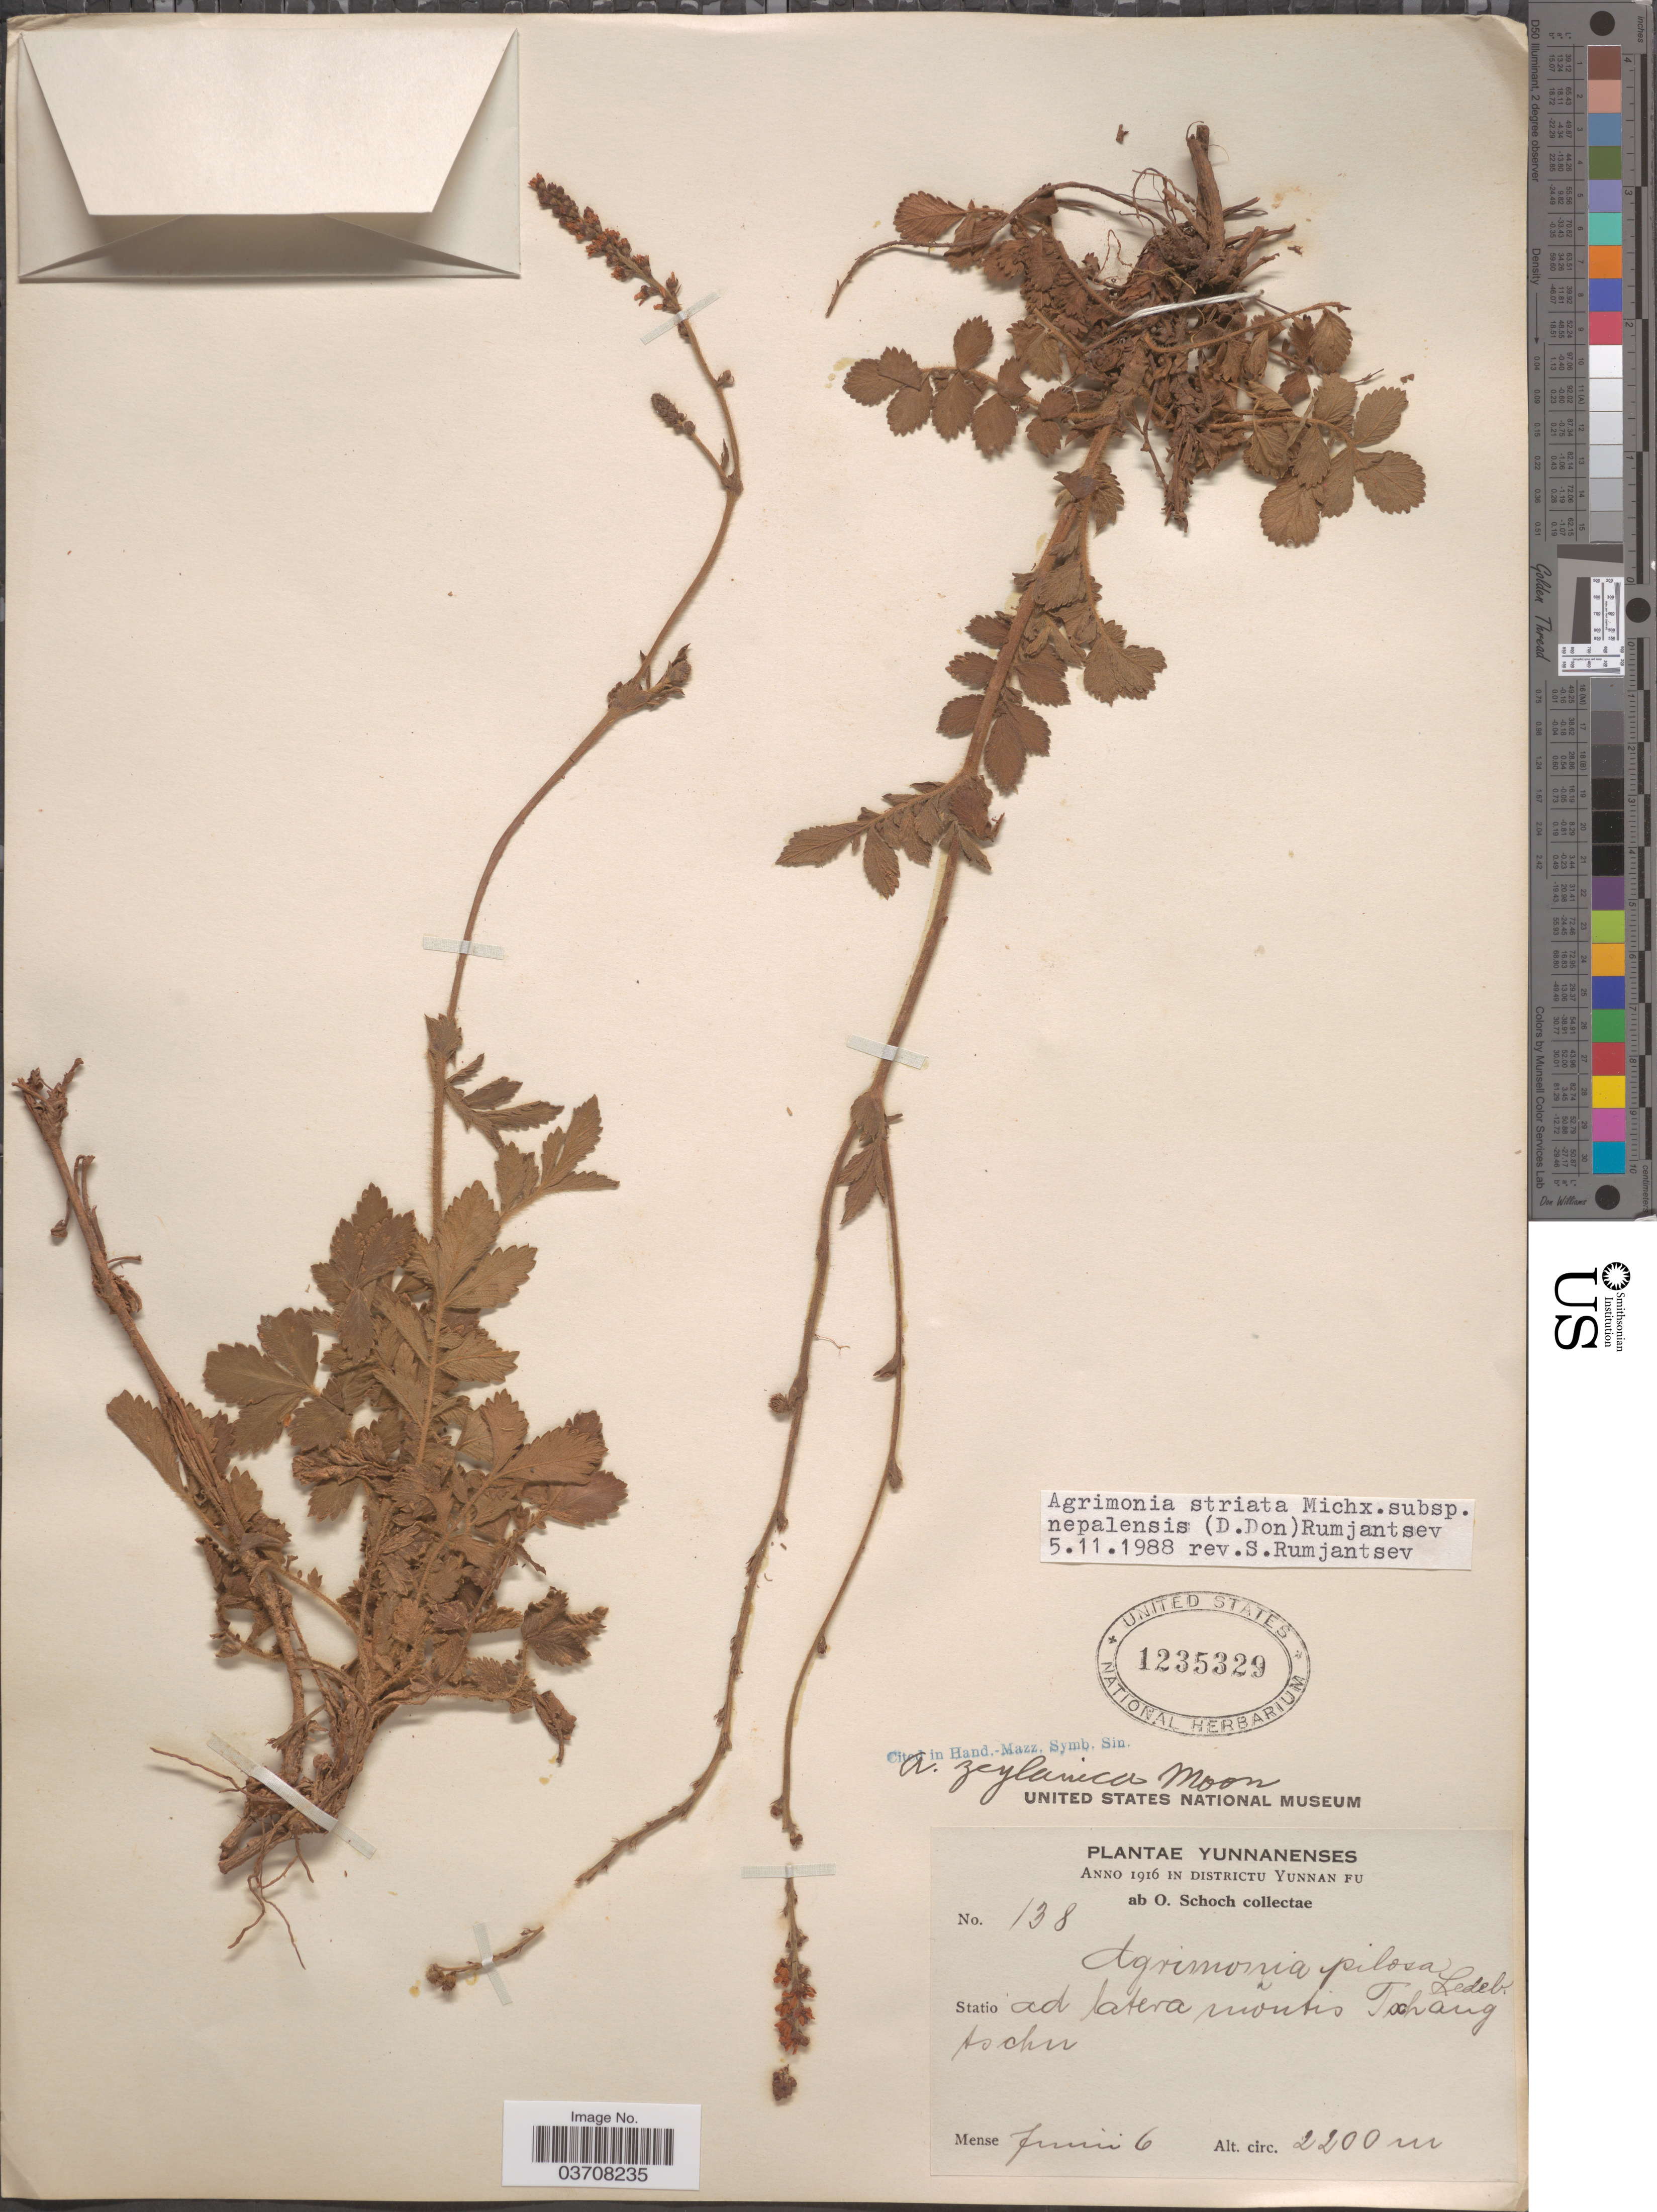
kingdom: Plantae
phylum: Tracheophyta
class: Magnoliopsida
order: Rosales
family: Rosaceae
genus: Agrimonia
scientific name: Agrimonia striata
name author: Michx.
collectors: O. Schoch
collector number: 138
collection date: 1916-06-06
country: China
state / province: Yunnan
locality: Districtu Yunnan Fu. Statio ad latera montis Tochang tschu. [interpreted]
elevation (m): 2200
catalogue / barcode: US 1235329